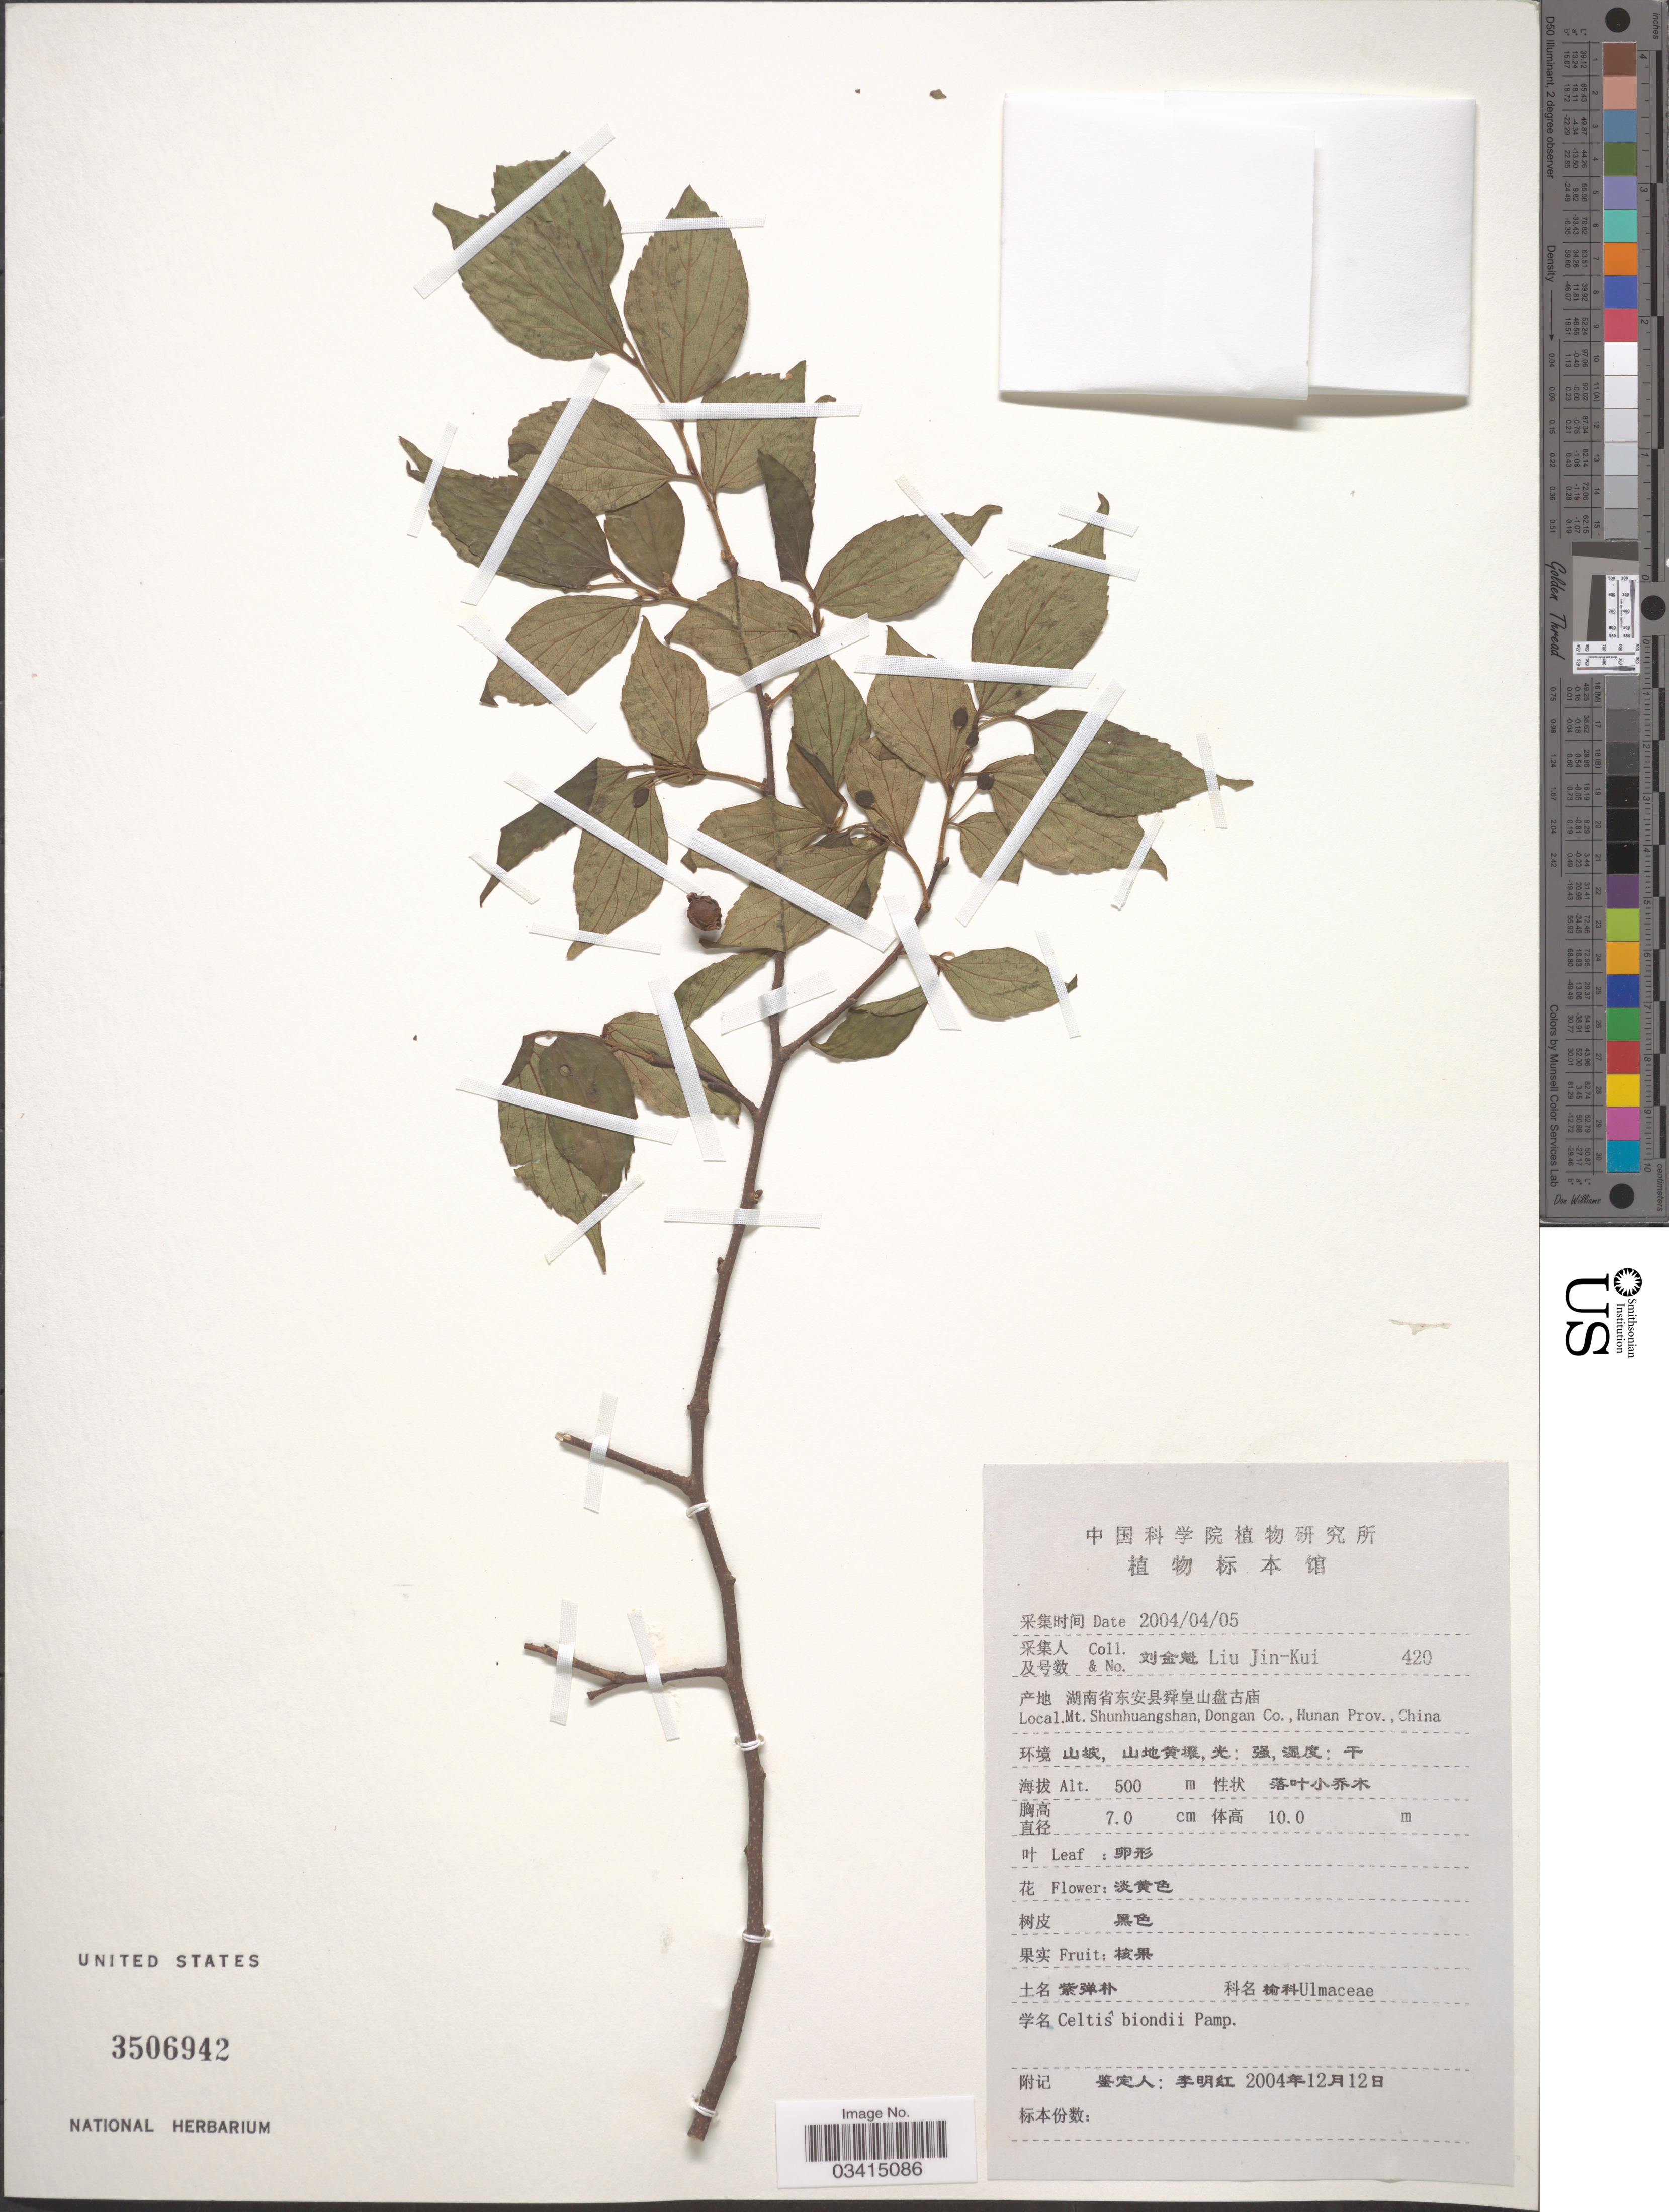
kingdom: Plantae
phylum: Tracheophyta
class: Magnoliopsida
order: Rosales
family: Cannabaceae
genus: Celtis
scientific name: Celtis biondii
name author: Pamp.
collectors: Liu Jin-Kui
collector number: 420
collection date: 2004-04-05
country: China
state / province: Hunan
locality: Mt. Shunhuangshan, Dongan Co.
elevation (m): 500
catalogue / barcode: US 3506942